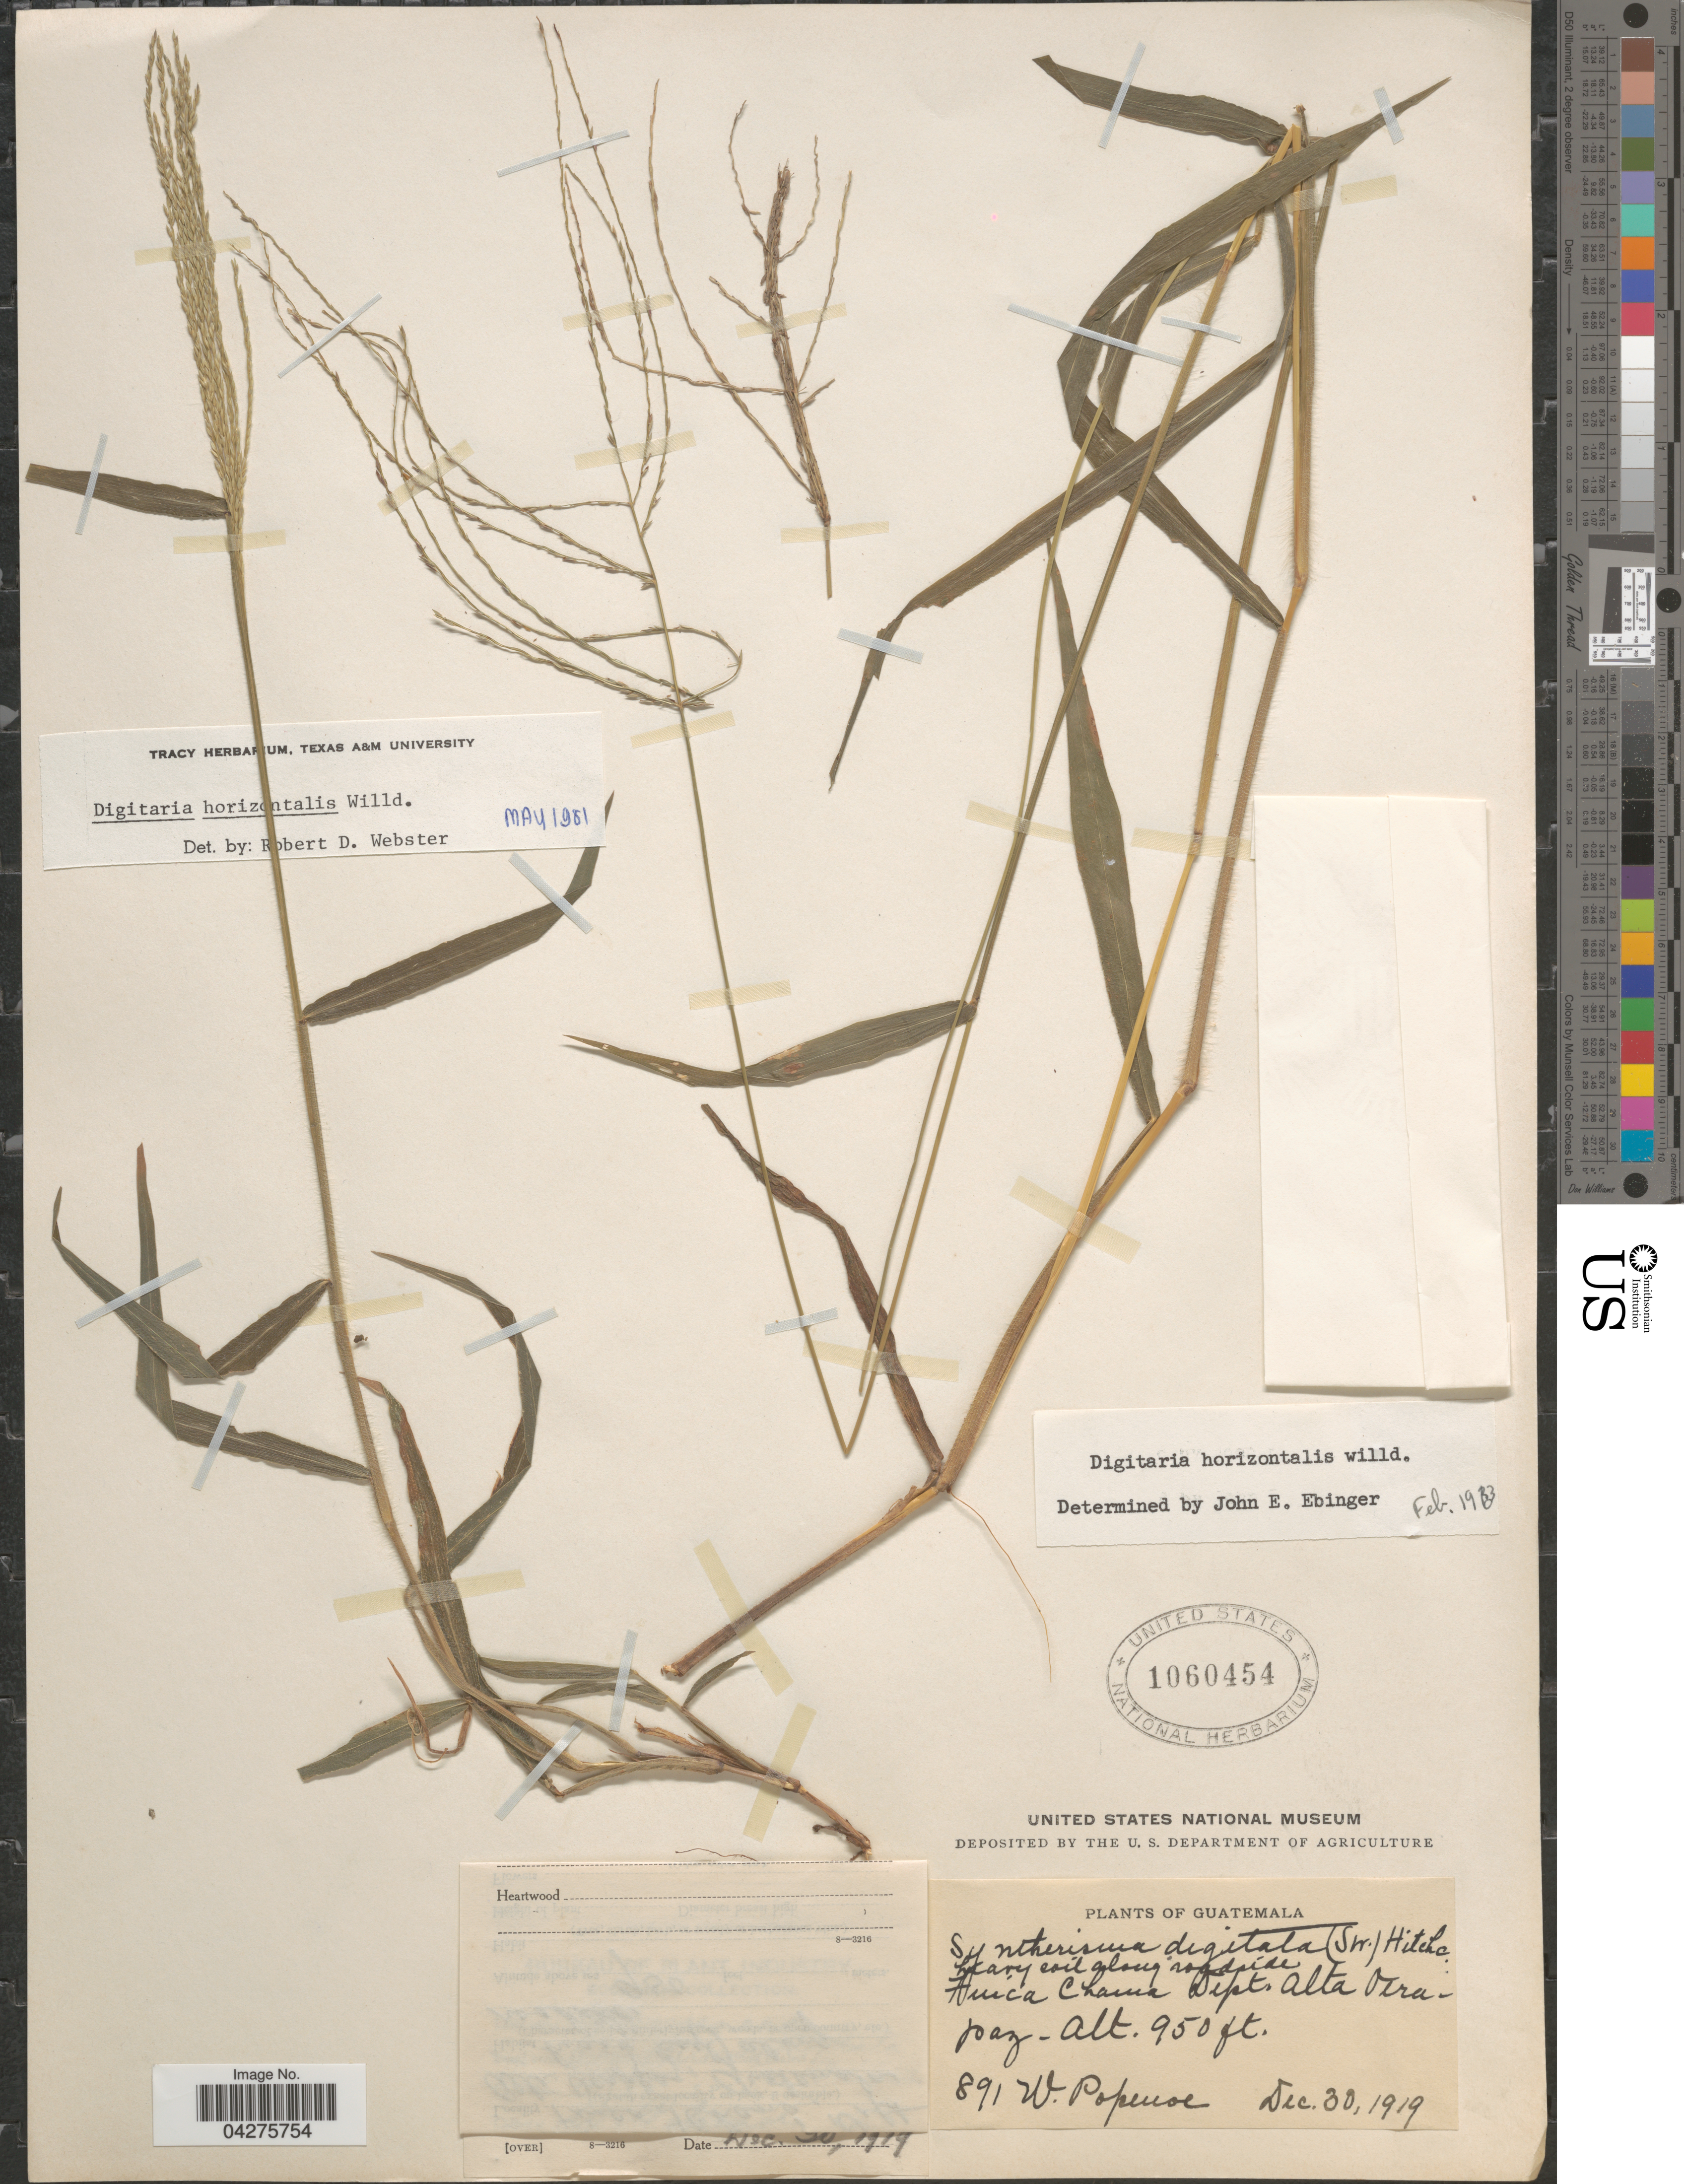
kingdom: Plantae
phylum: Tracheophyta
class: Liliopsida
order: Poales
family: Poaceae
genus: Digitaria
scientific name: Digitaria horizontalis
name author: Willd.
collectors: W. Popenoe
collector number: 891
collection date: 1919-12-30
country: Guatemala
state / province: Alta Verapaz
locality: Funca Chama Dept. Alta Verapaz.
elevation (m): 290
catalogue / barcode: US 1060454